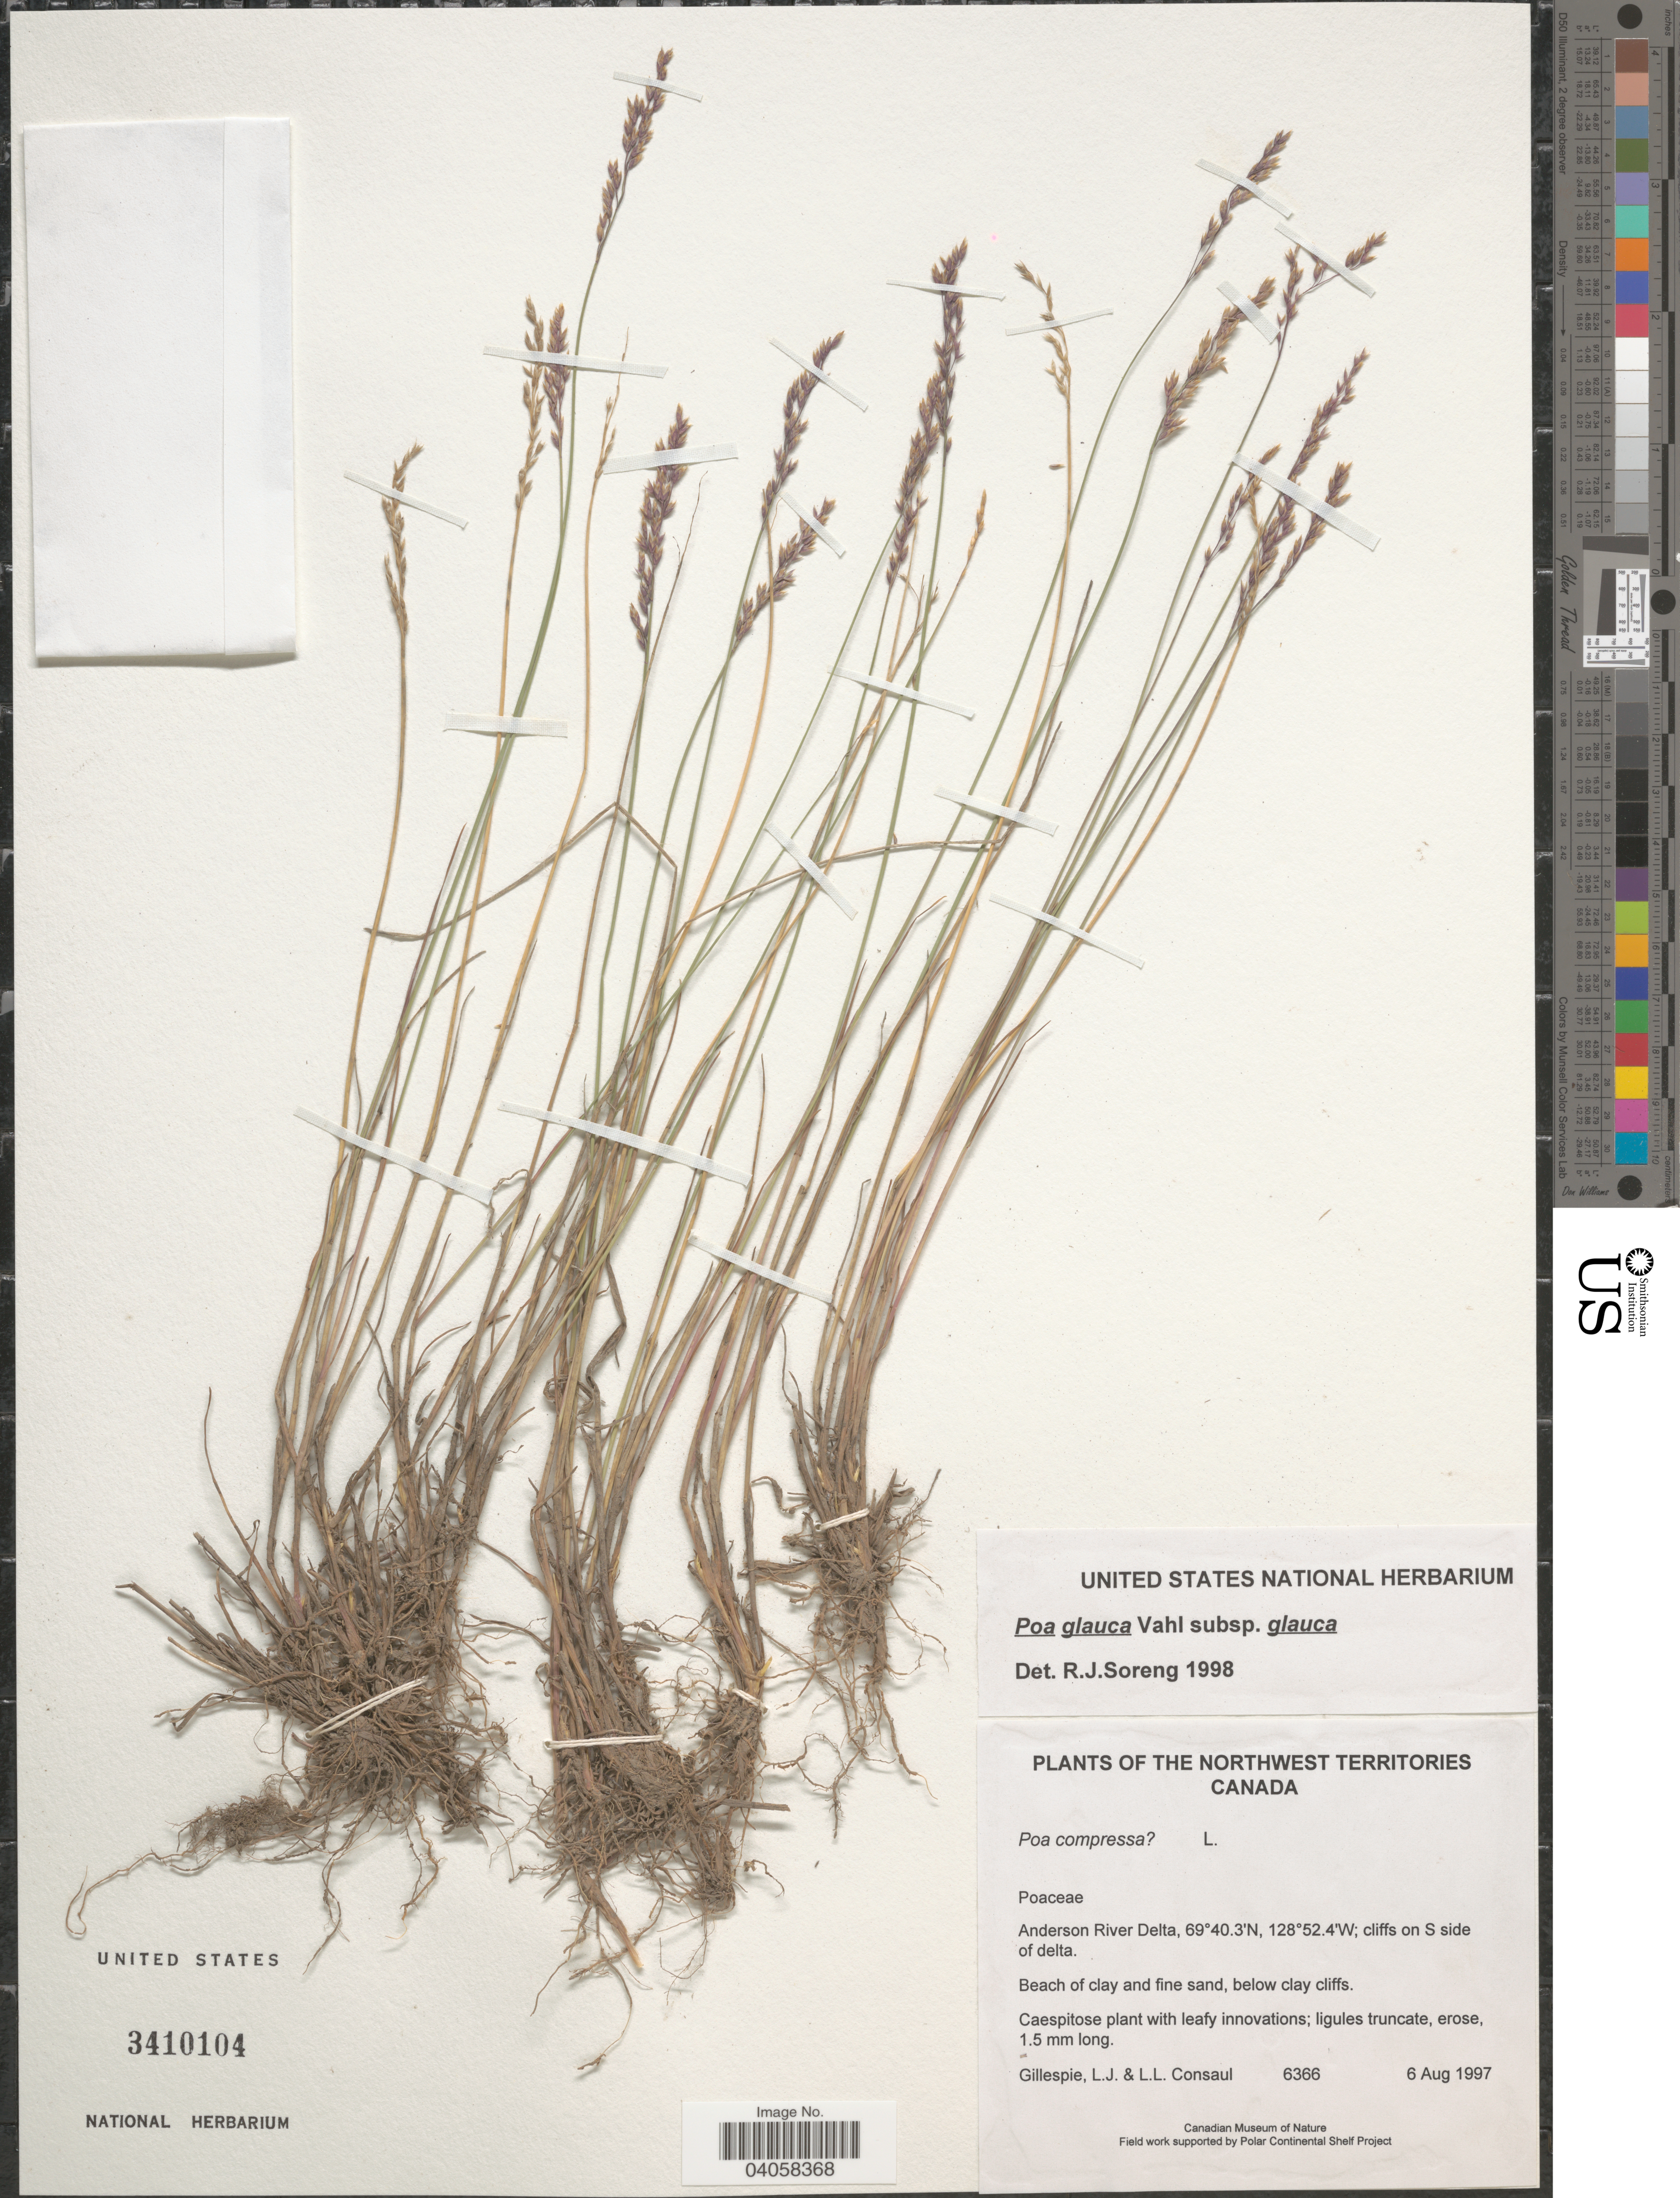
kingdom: Plantae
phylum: Tracheophyta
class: Liliopsida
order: Poales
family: Poaceae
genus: Poa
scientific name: Poa glauca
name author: Vahl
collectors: L. Gillespie & L. Consaul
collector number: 6366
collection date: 1997-08-06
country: Canada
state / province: Northwest Territories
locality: Anderson River Delta; cliffs on S side of delta.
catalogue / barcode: US 3410104